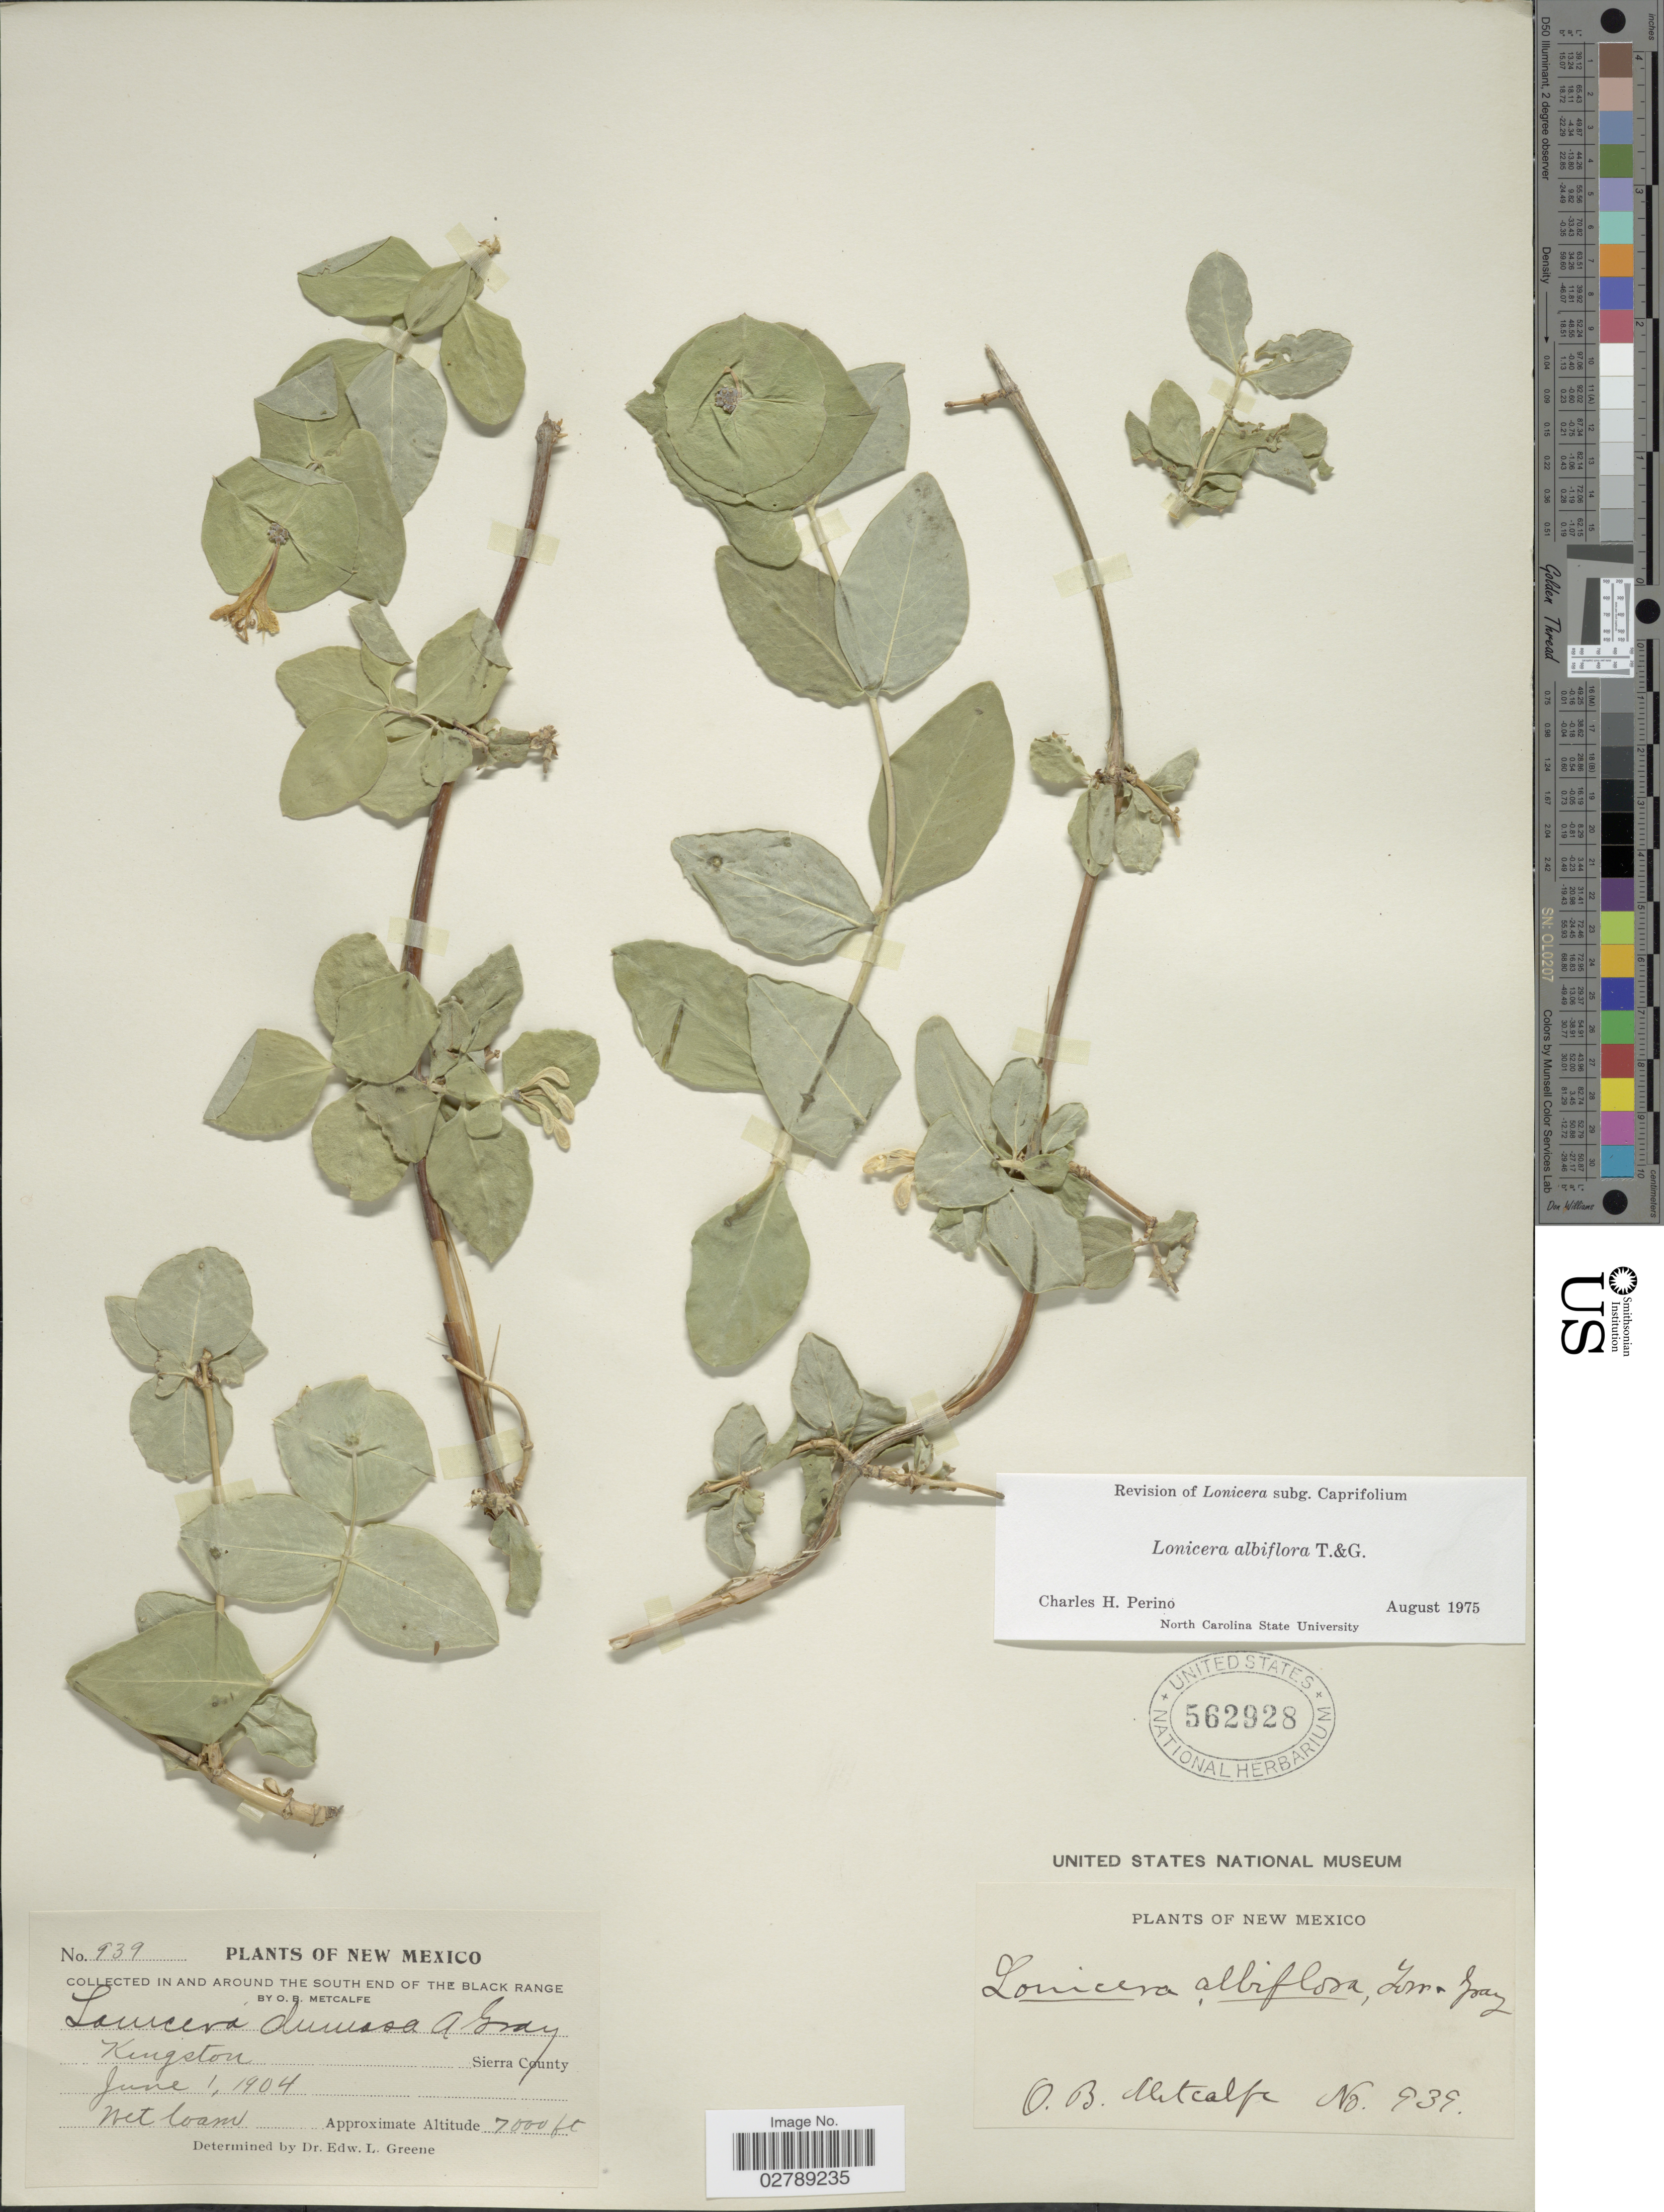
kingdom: Plantae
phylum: Tracheophyta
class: Magnoliopsida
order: Dipsacales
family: Caprifoliaceae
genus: Lonicera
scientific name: Lonicera dumosa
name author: A. Gray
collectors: O. B. Metcalfe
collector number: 939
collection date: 1904-06-01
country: United States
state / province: New Mexico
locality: In and around the South end of the Black Range. Kingston Sierra County.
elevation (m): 2134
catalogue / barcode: US 562928